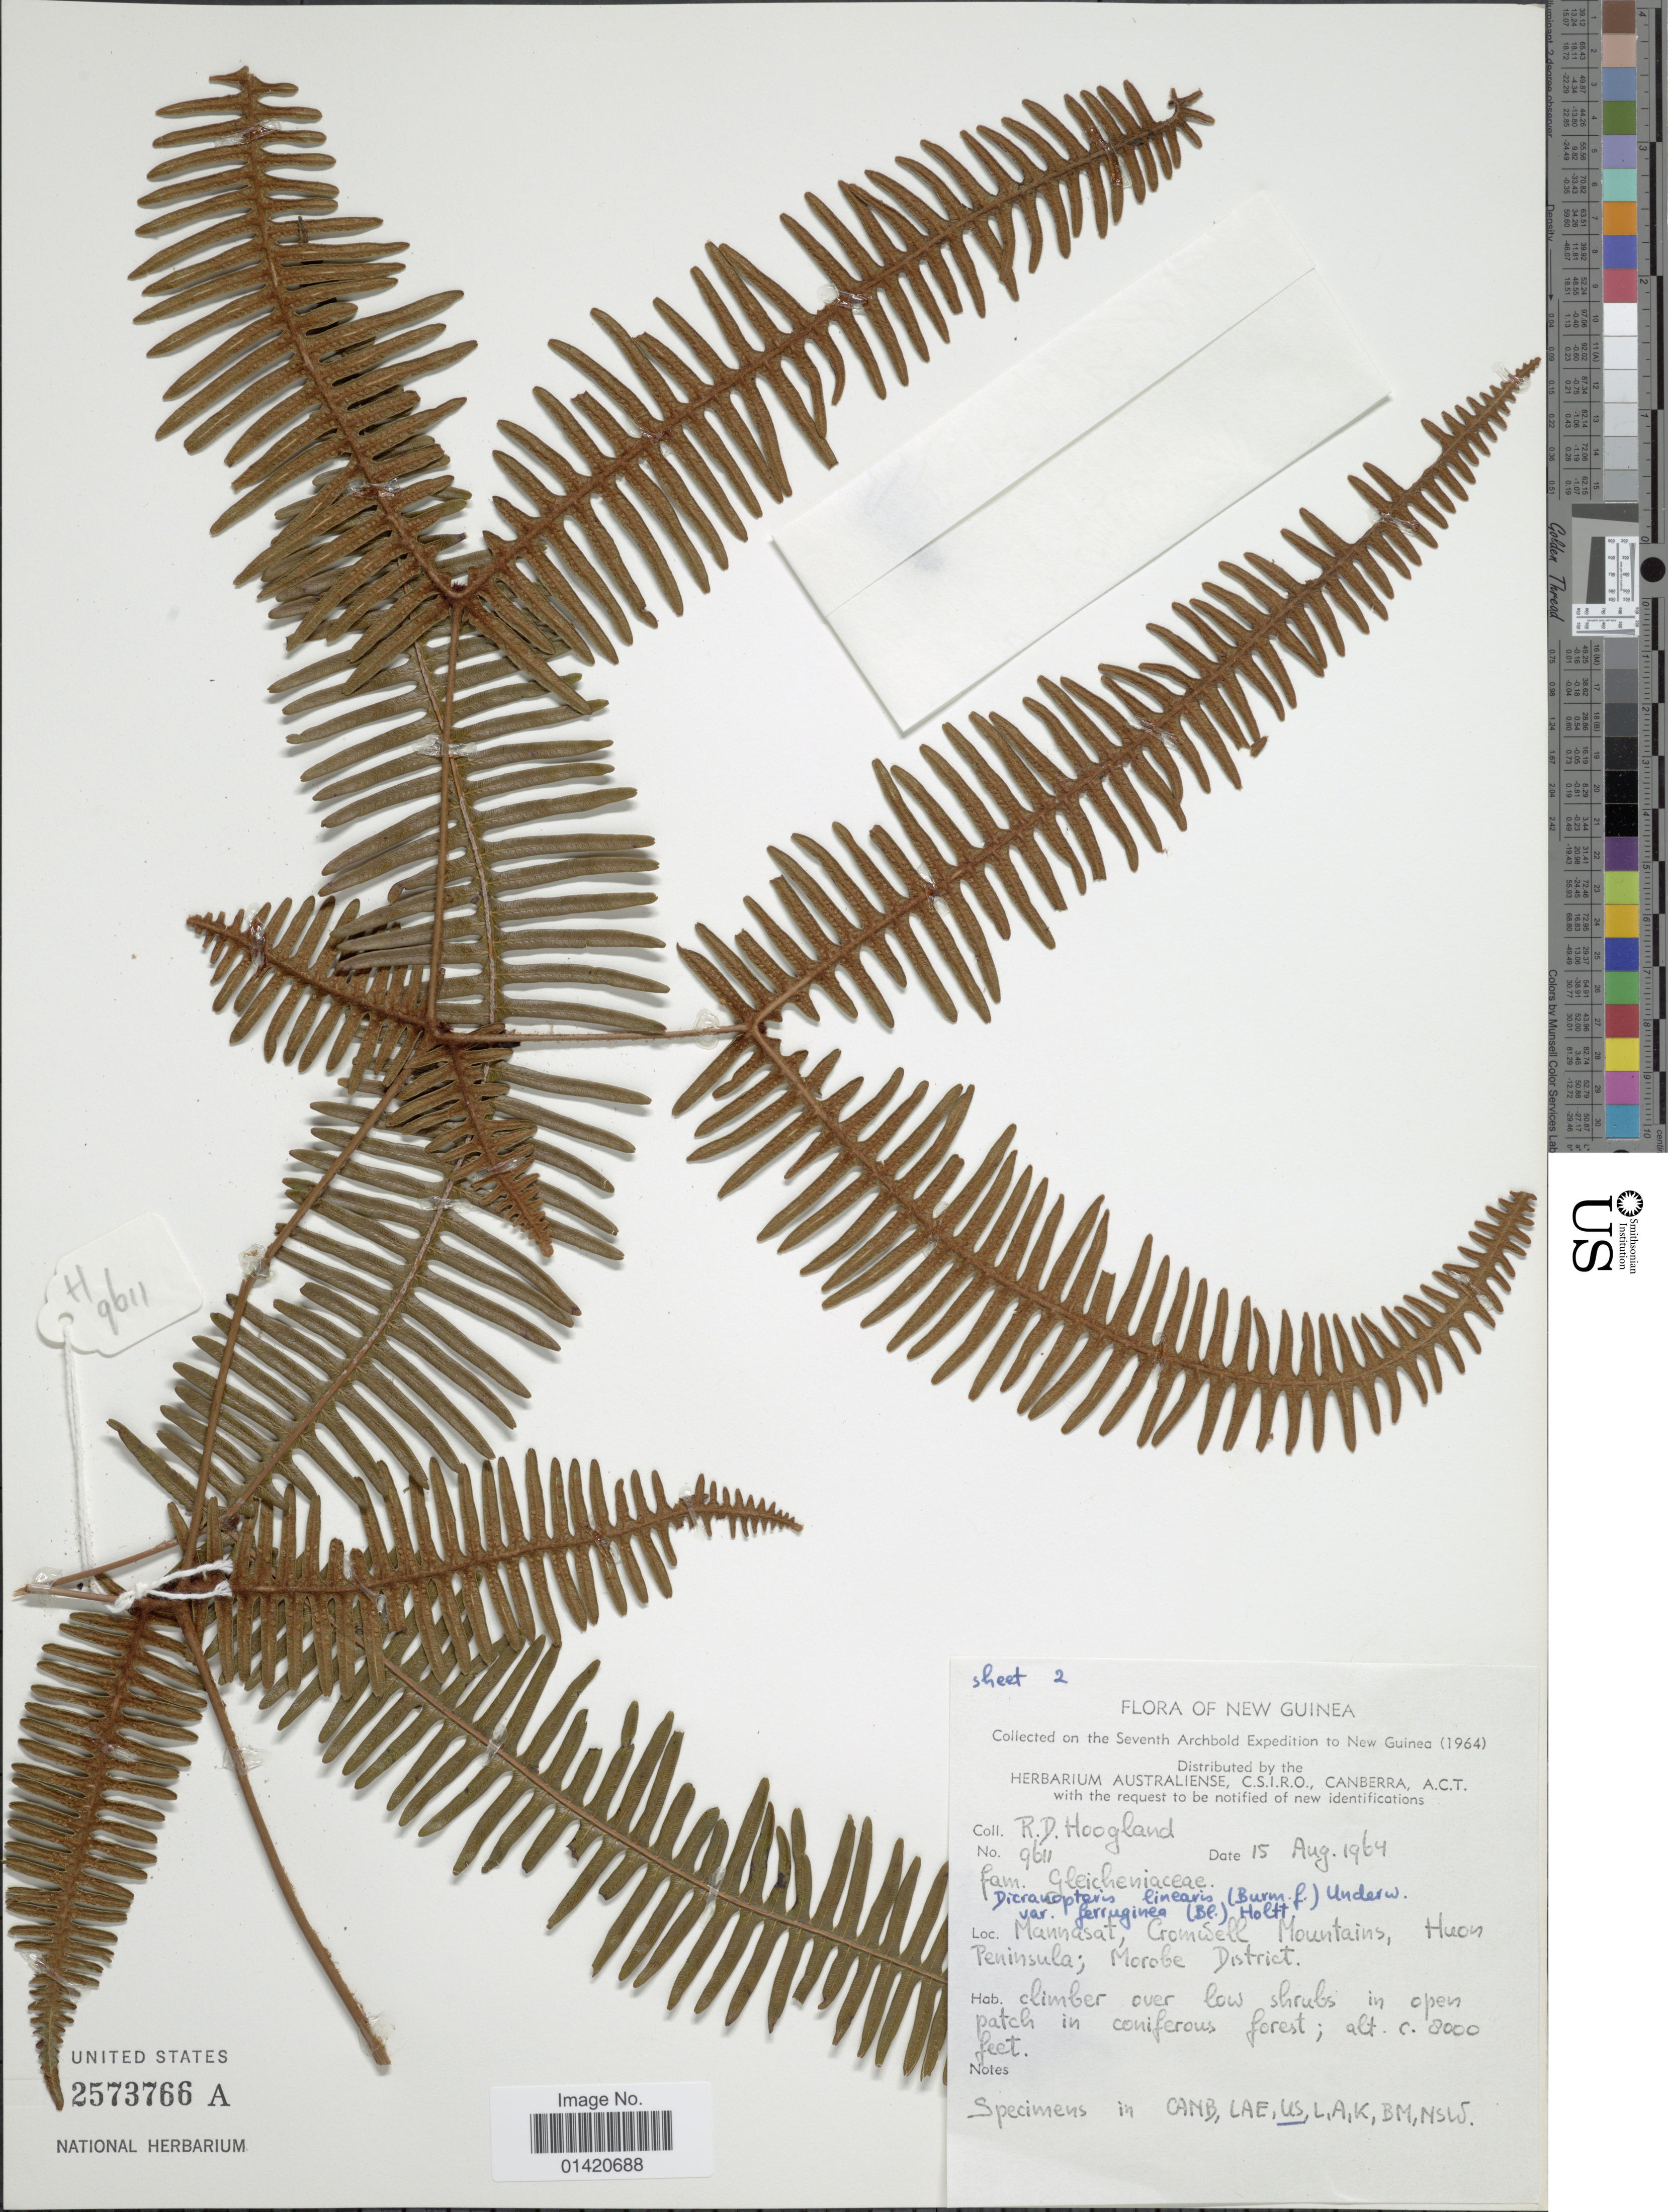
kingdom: Plantae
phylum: Tracheophyta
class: Polypodiopsida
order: Gleicheniales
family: Gleicheniaceae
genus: Dicranopteris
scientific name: Dicranopteris linearis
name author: (Burm. f.) Underw.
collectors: R. D. Hoogland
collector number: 9611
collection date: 1964-08-15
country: Papua New Guinea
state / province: Morobe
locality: New Guinea, Mannasat, Cromwell Mountains, Huon Peninsula; Morobe District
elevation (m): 2438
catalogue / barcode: US 2573766A